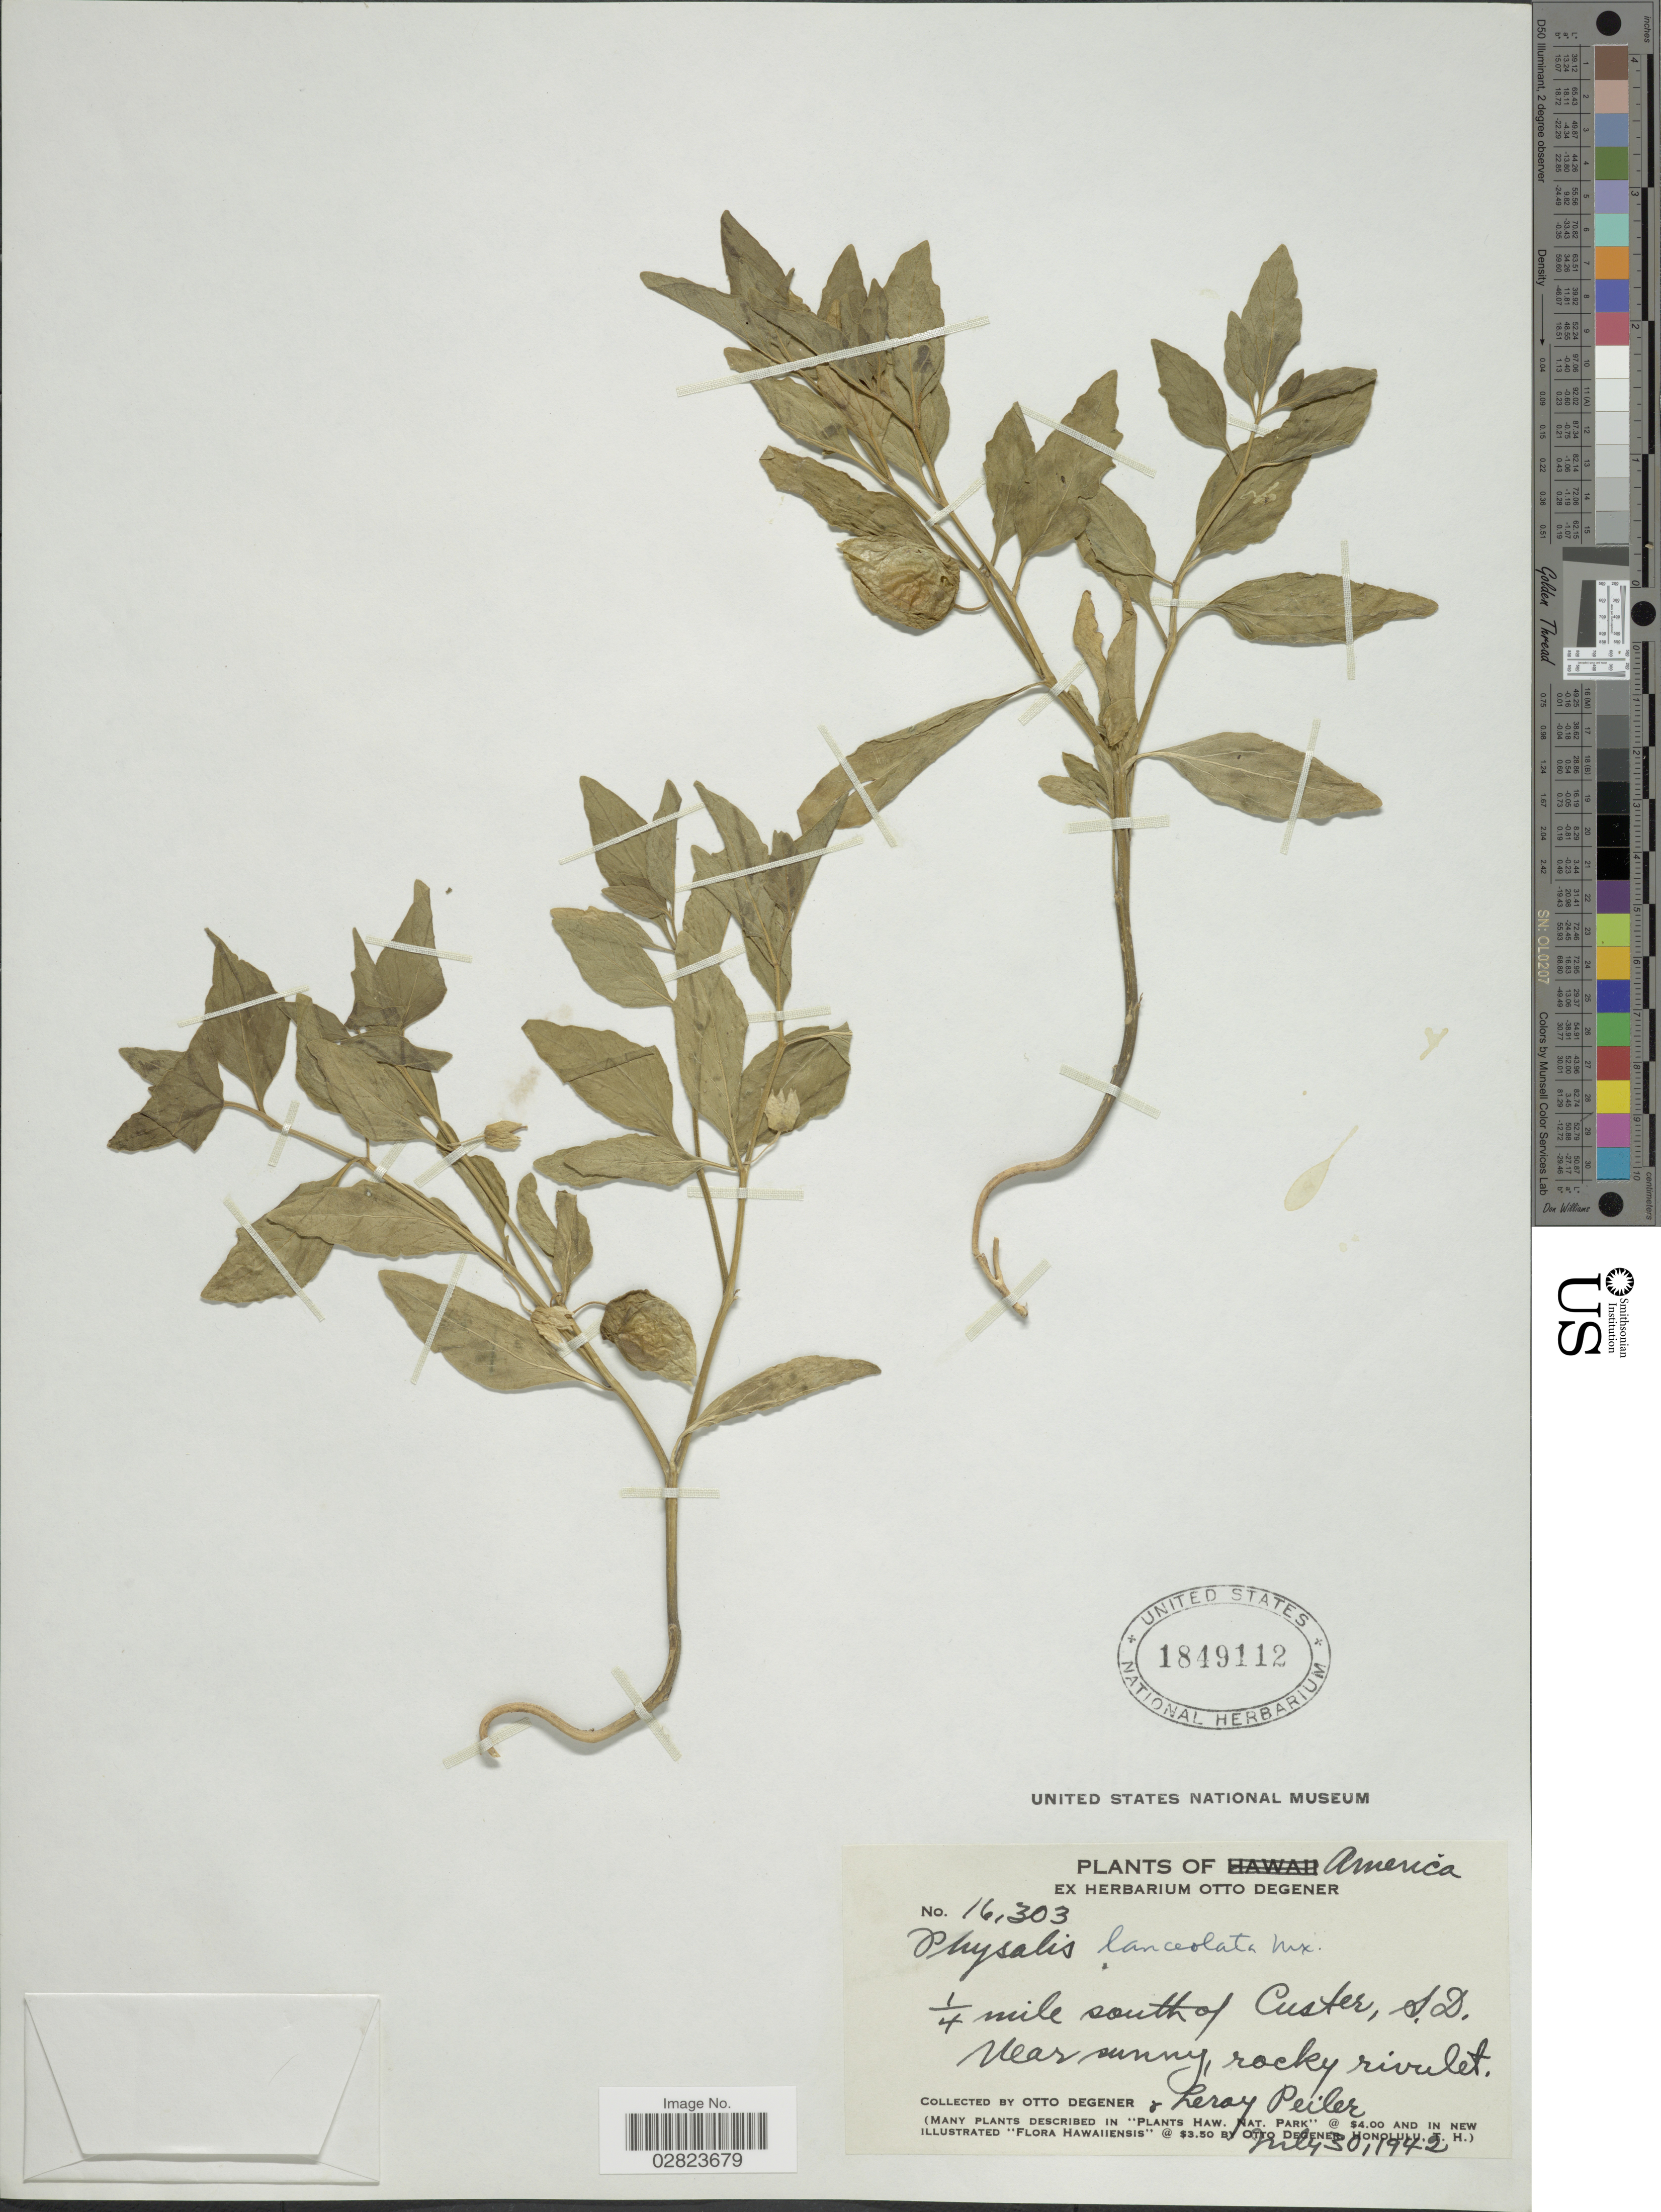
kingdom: Plantae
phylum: Tracheophyta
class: Magnoliopsida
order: Solanales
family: Solanaceae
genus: Physalis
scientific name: Physalis lanceolata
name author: Michx.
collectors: O. Degener & L. Peiler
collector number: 16303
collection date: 1942-07-30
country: United States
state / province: South Dakota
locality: America. ¼ mile south of Custer.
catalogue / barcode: US 1849112